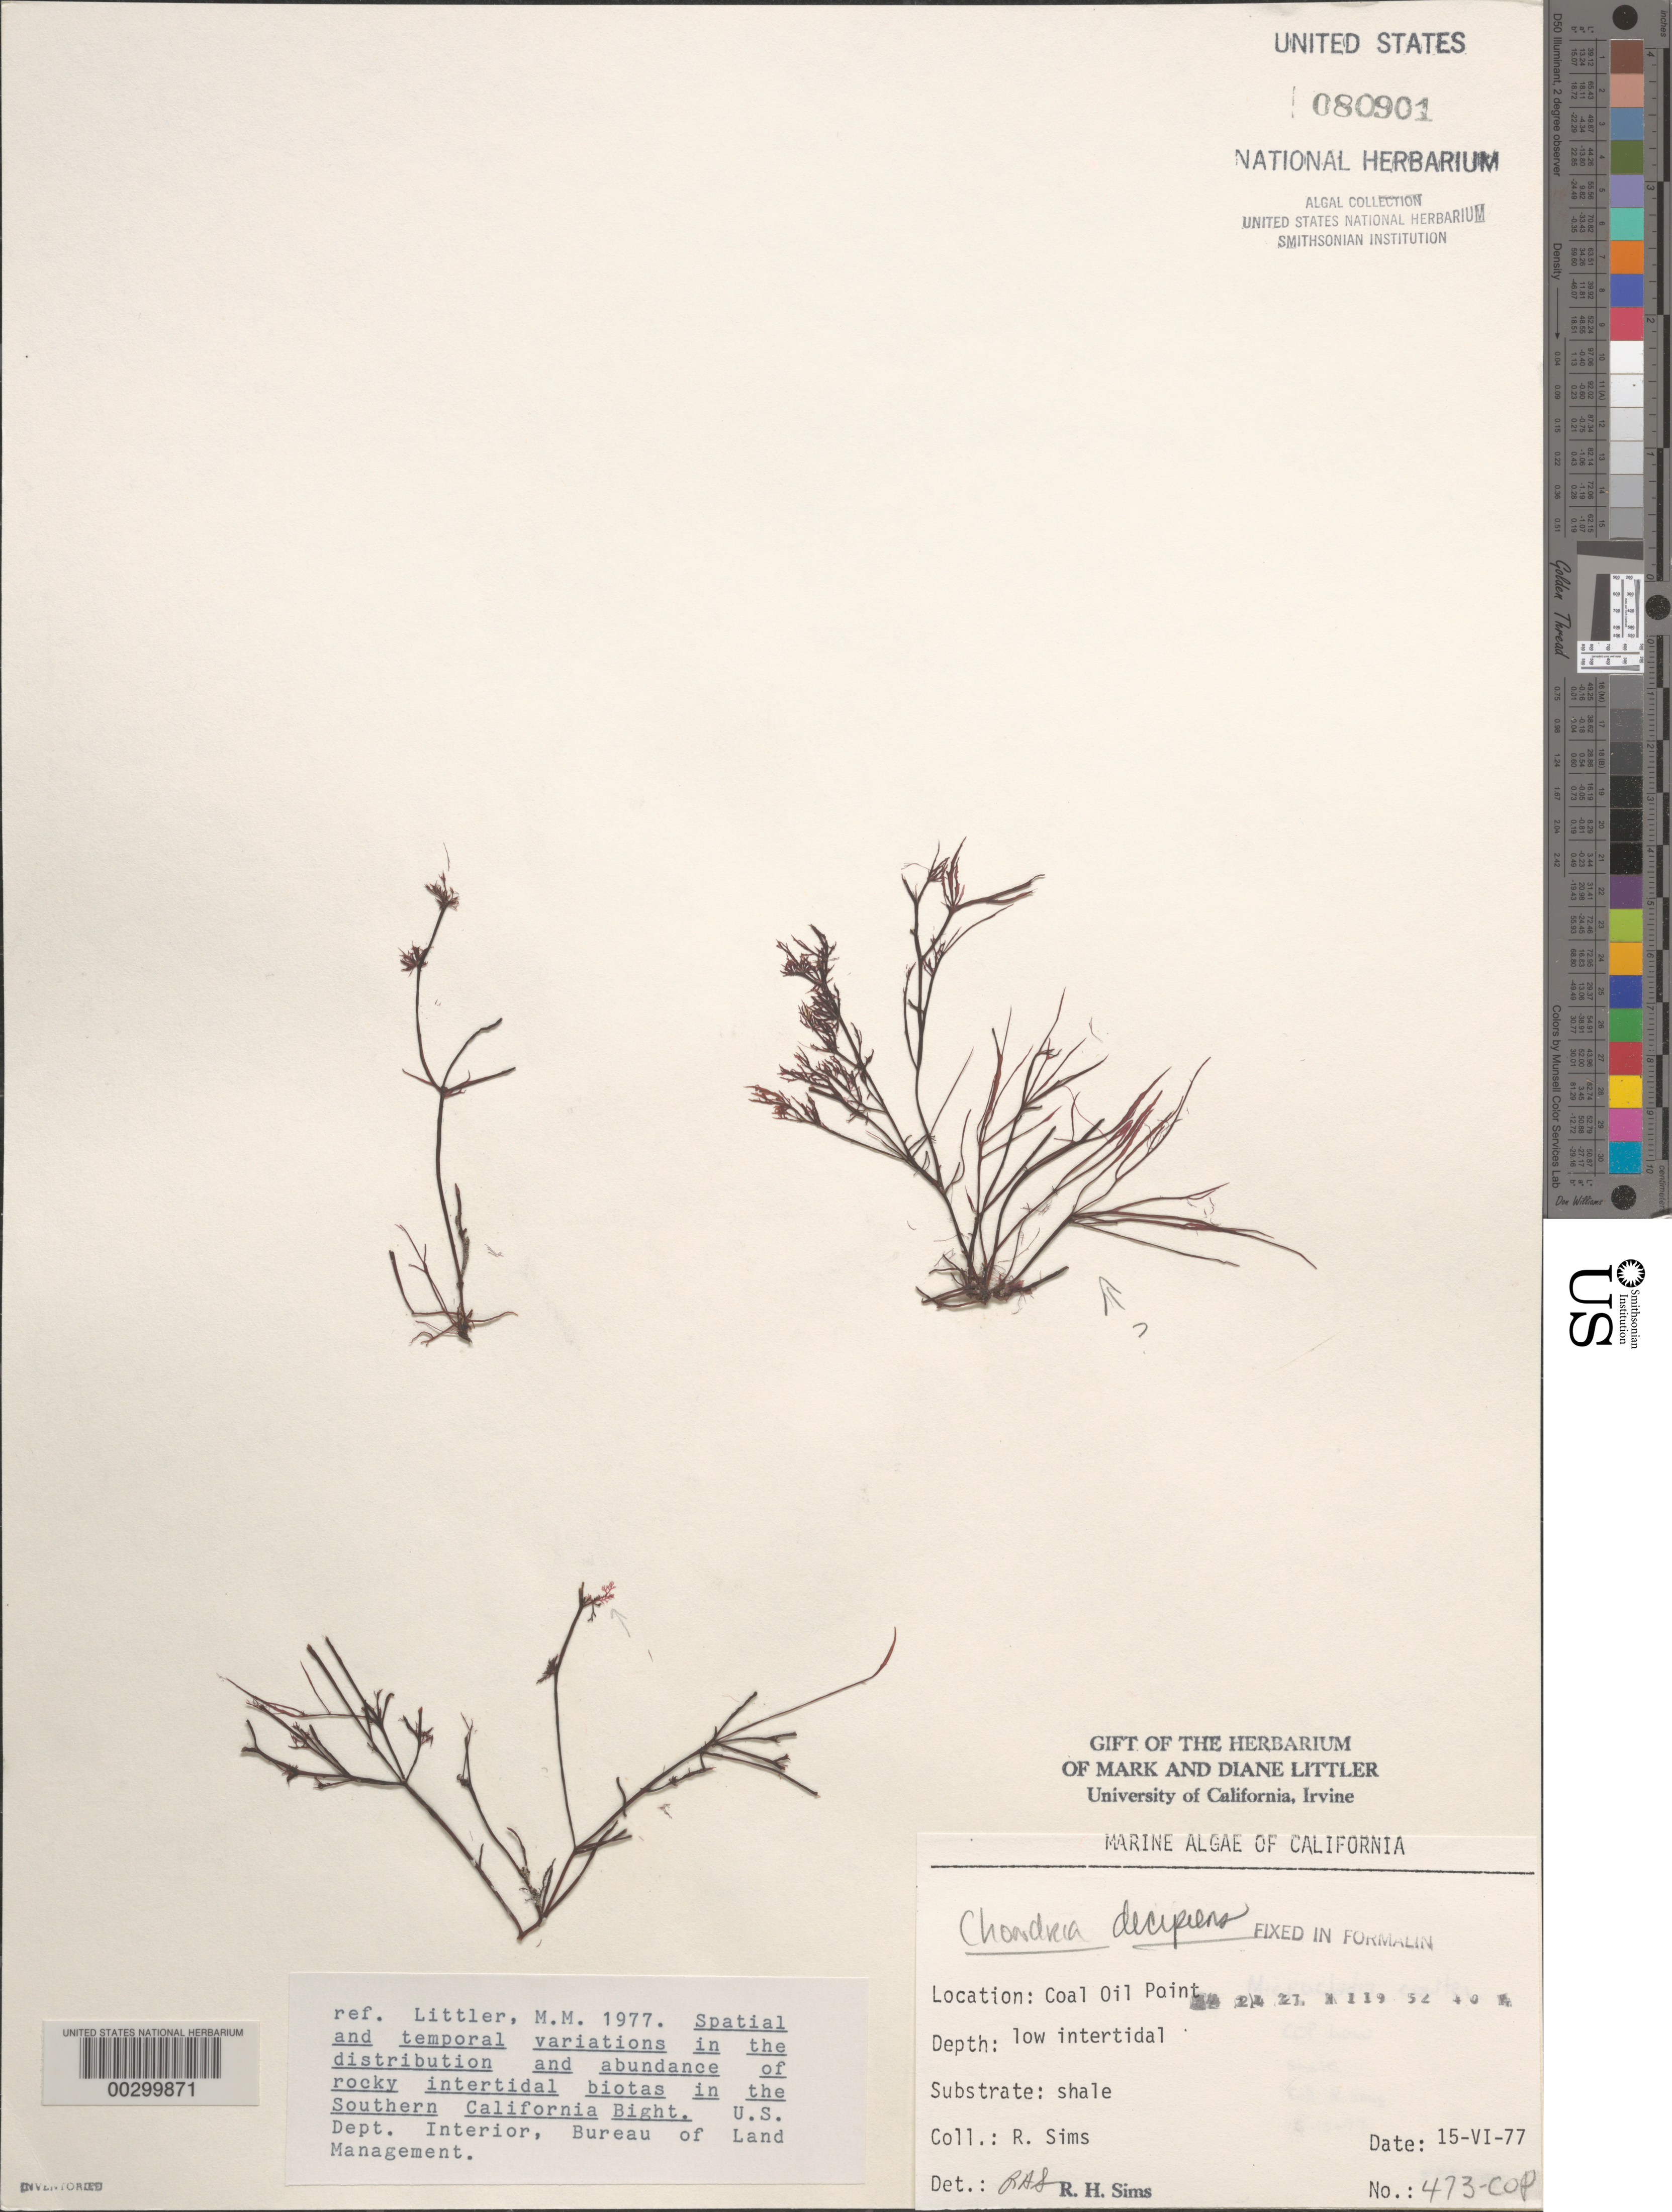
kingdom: Plantae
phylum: Rhodophyta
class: Florideophyceae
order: Ceramiales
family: Rhodomelaceae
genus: Chondria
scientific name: Chondria decipiens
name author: Kylin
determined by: Sims, Robert H.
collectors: R. H. Sims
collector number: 473-cop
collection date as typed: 15 Jun 1977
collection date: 1977-06-15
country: United States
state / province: California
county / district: Santa Barbara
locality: Coal Oil Point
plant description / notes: BLM-SOCALBIGHT Rocky Intertidal Survey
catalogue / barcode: US 80901